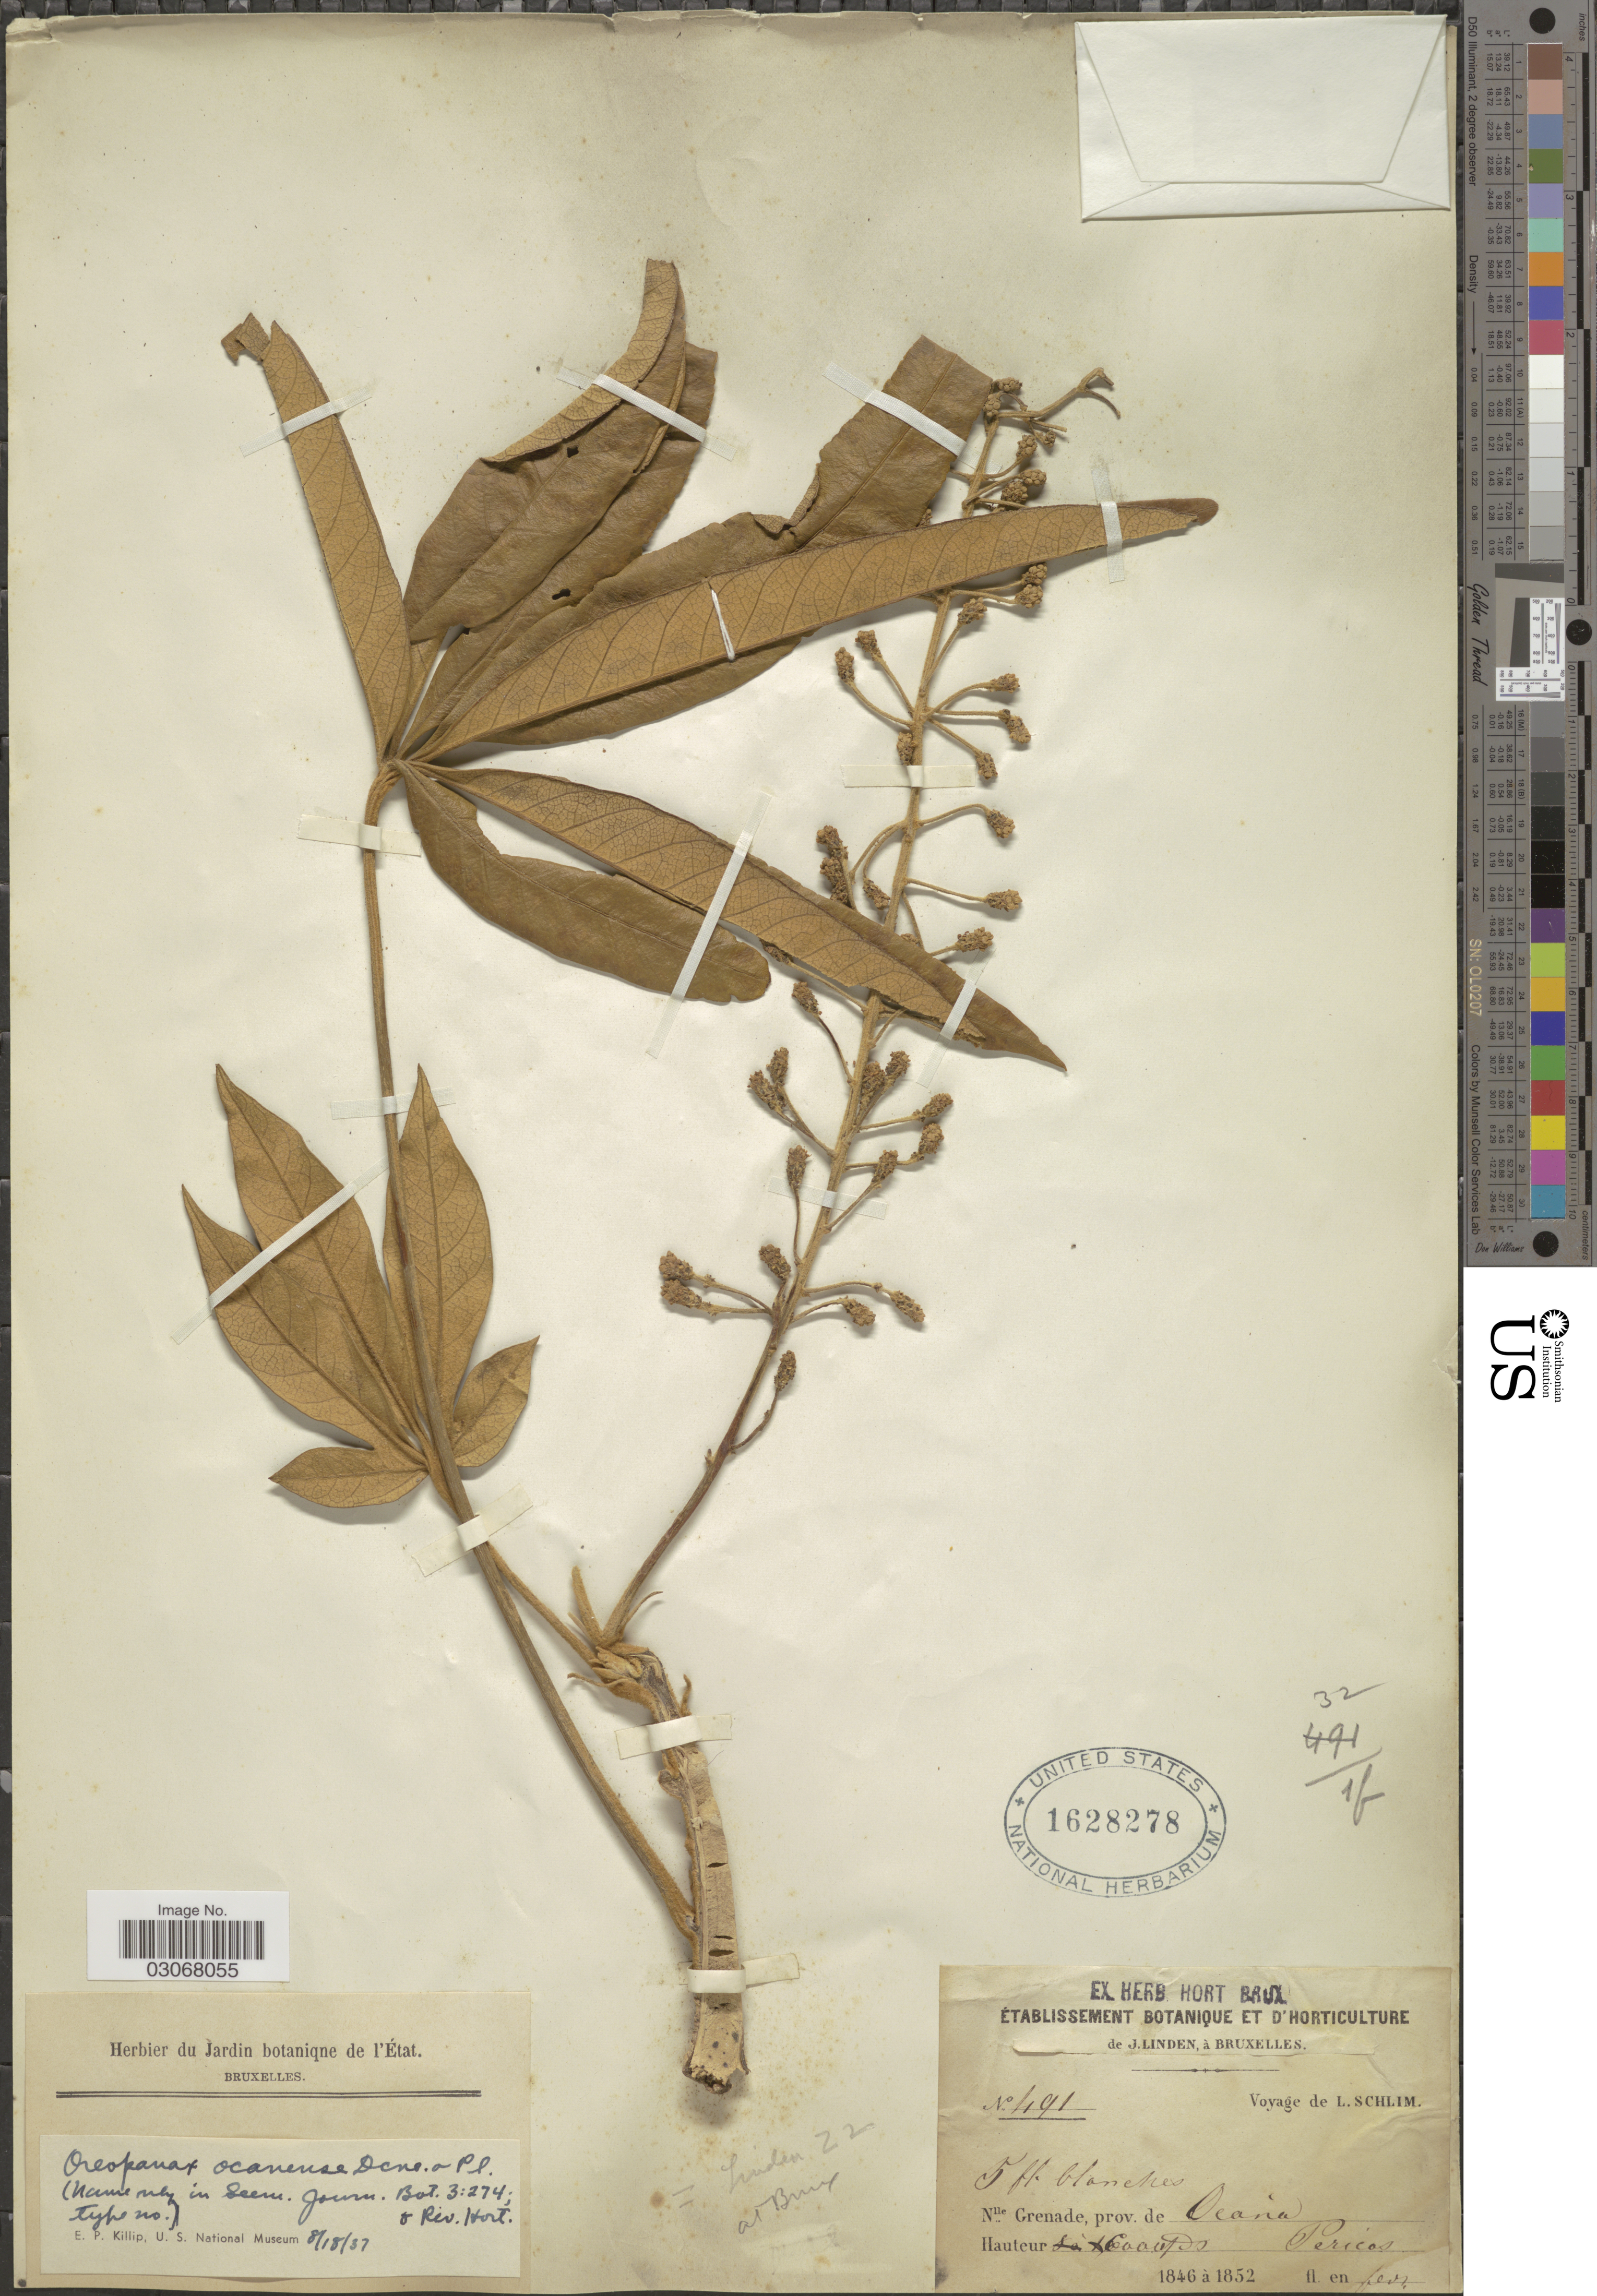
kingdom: Plantae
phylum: Tracheophyta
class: Magnoliopsida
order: Apiales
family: Araliaceae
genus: Oreopanax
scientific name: Oreopanax ocanensis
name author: Decne. & Planch.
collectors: L. Schlim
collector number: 491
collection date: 1846/1852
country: Colombia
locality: Nlle Grenade, prov. de Ocana.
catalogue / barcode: US 1628278